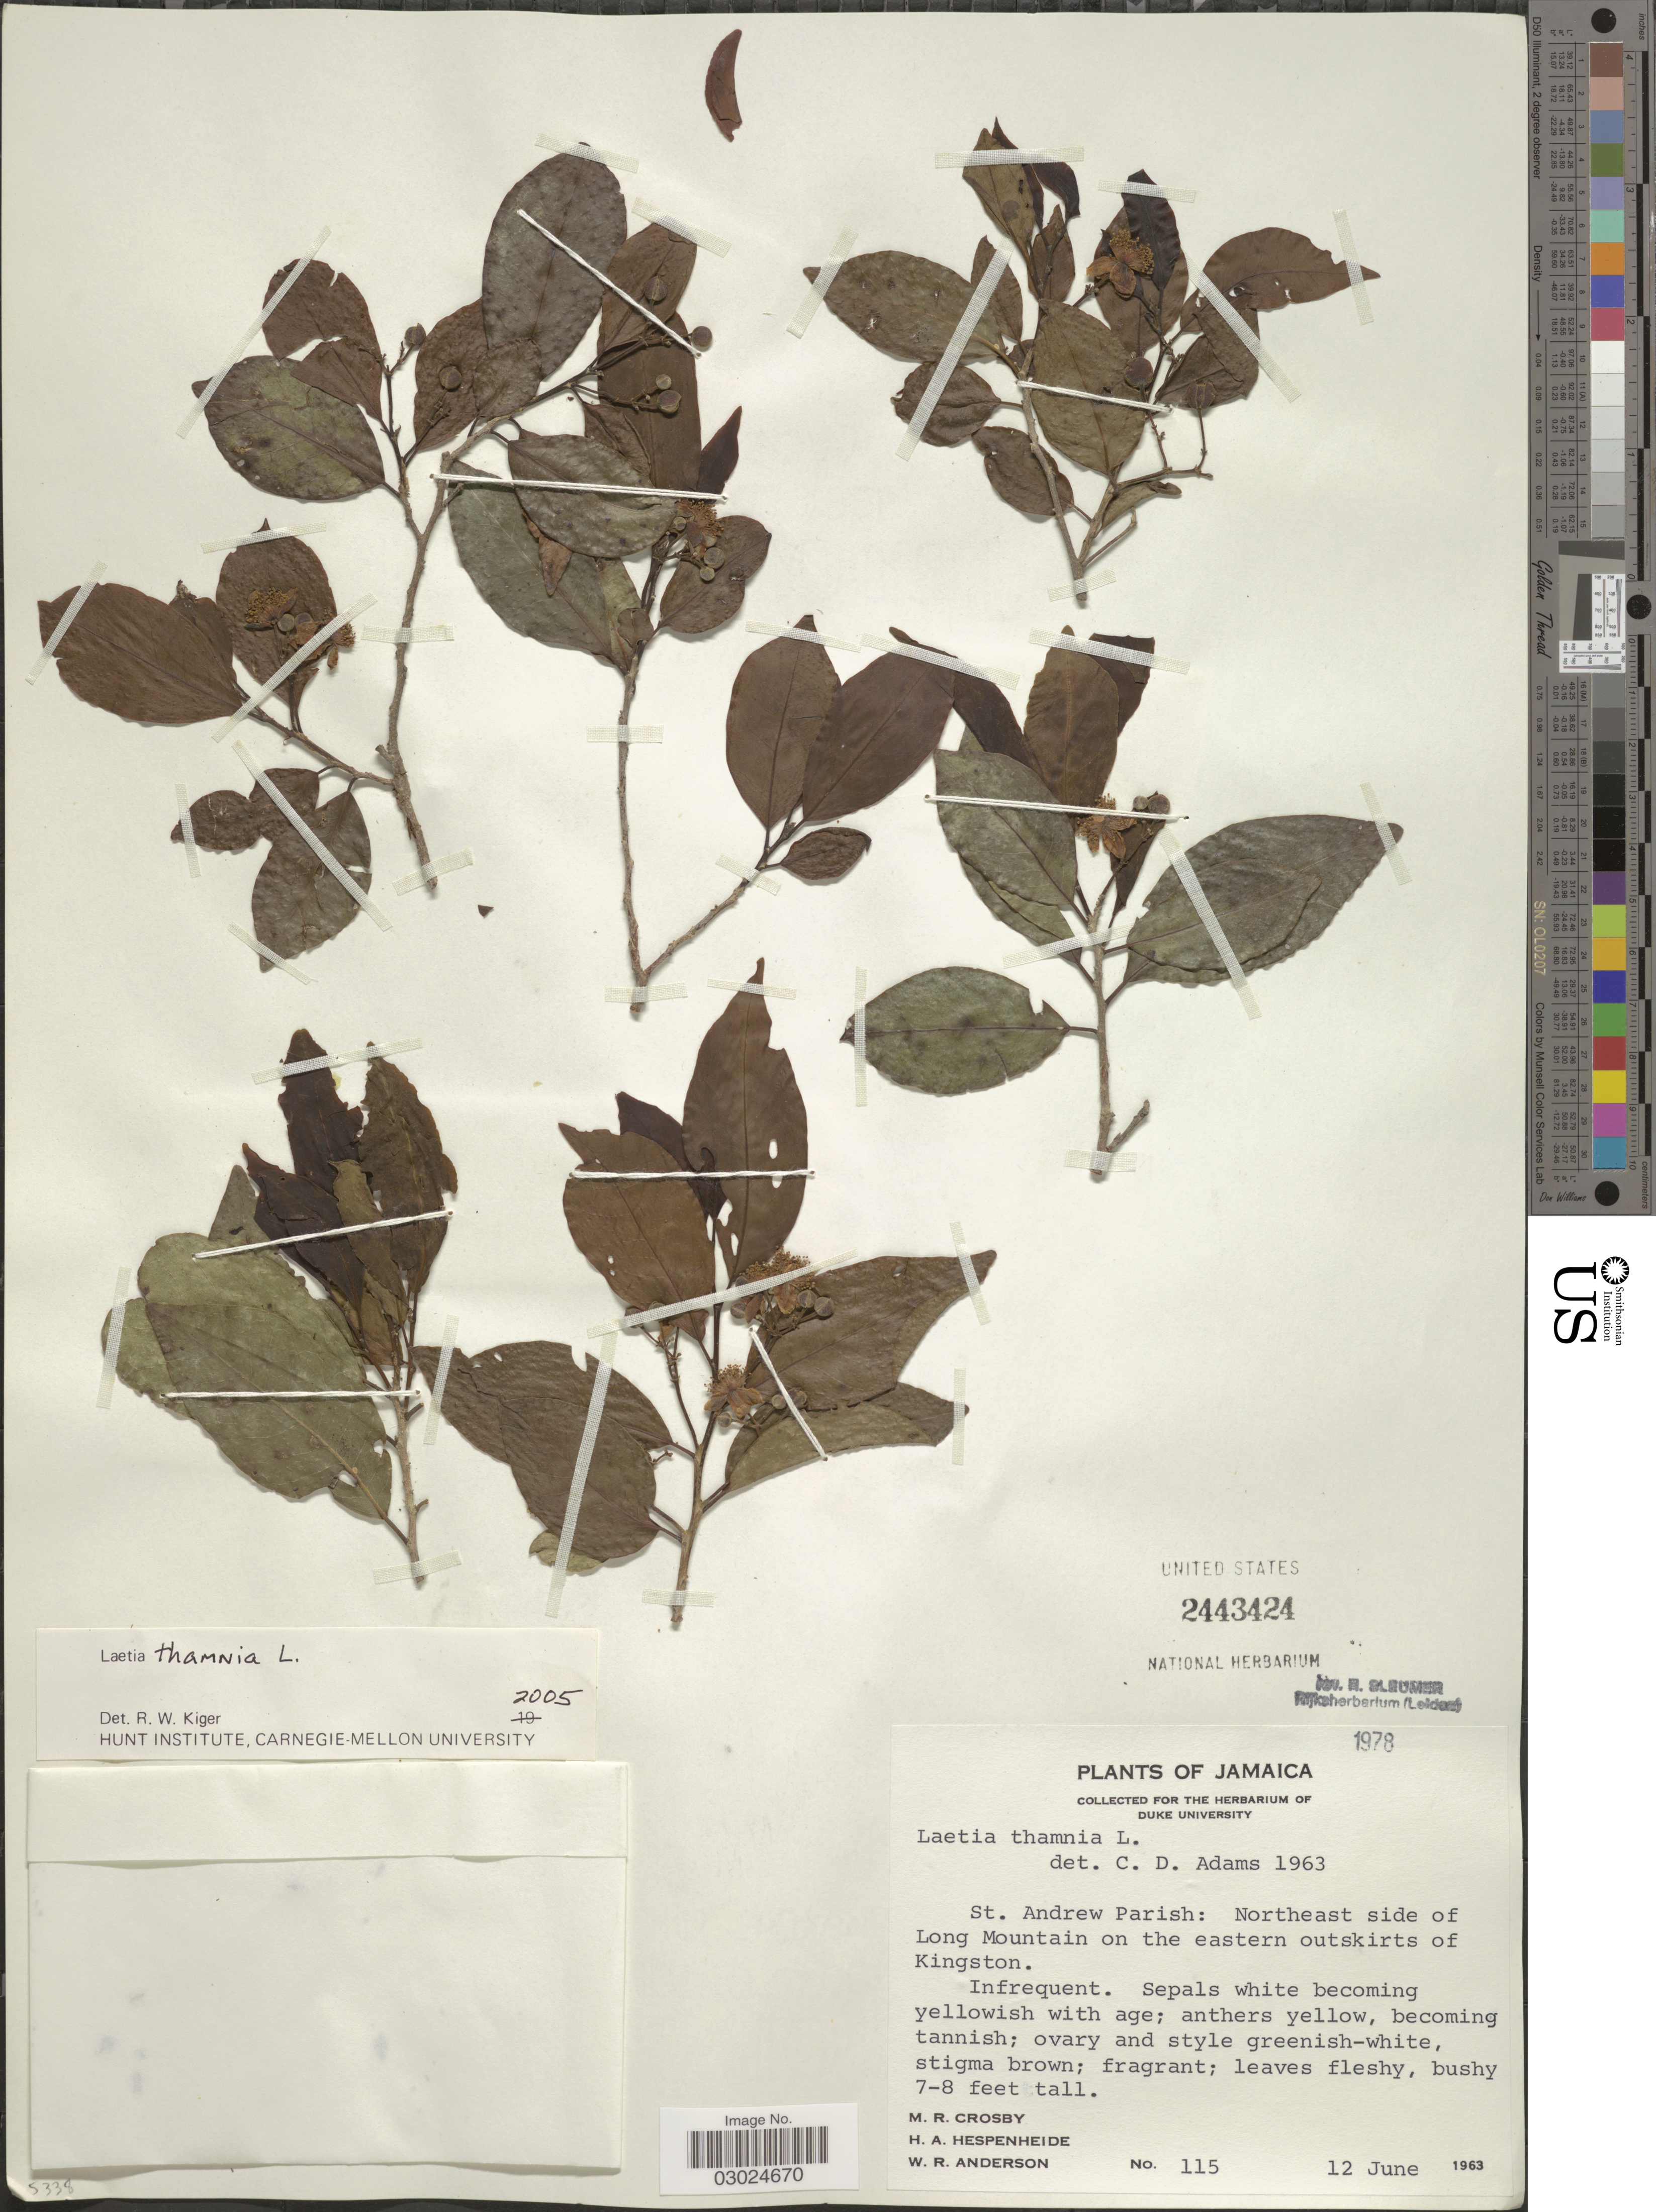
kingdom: Plantae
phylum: Tracheophyta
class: Magnoliopsida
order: Malpighiales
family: Salicaceae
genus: Laetia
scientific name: Laetia thamnia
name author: L.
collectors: M. R. Crosby, H. A. Hespenheide & W. Anderson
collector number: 115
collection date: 1963-06-12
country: Jamaica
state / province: Saint Andrew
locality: St. Andrew Parish: Northeast side of Long Mountain on the eastern outskirts of Kingston.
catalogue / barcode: US 2443424